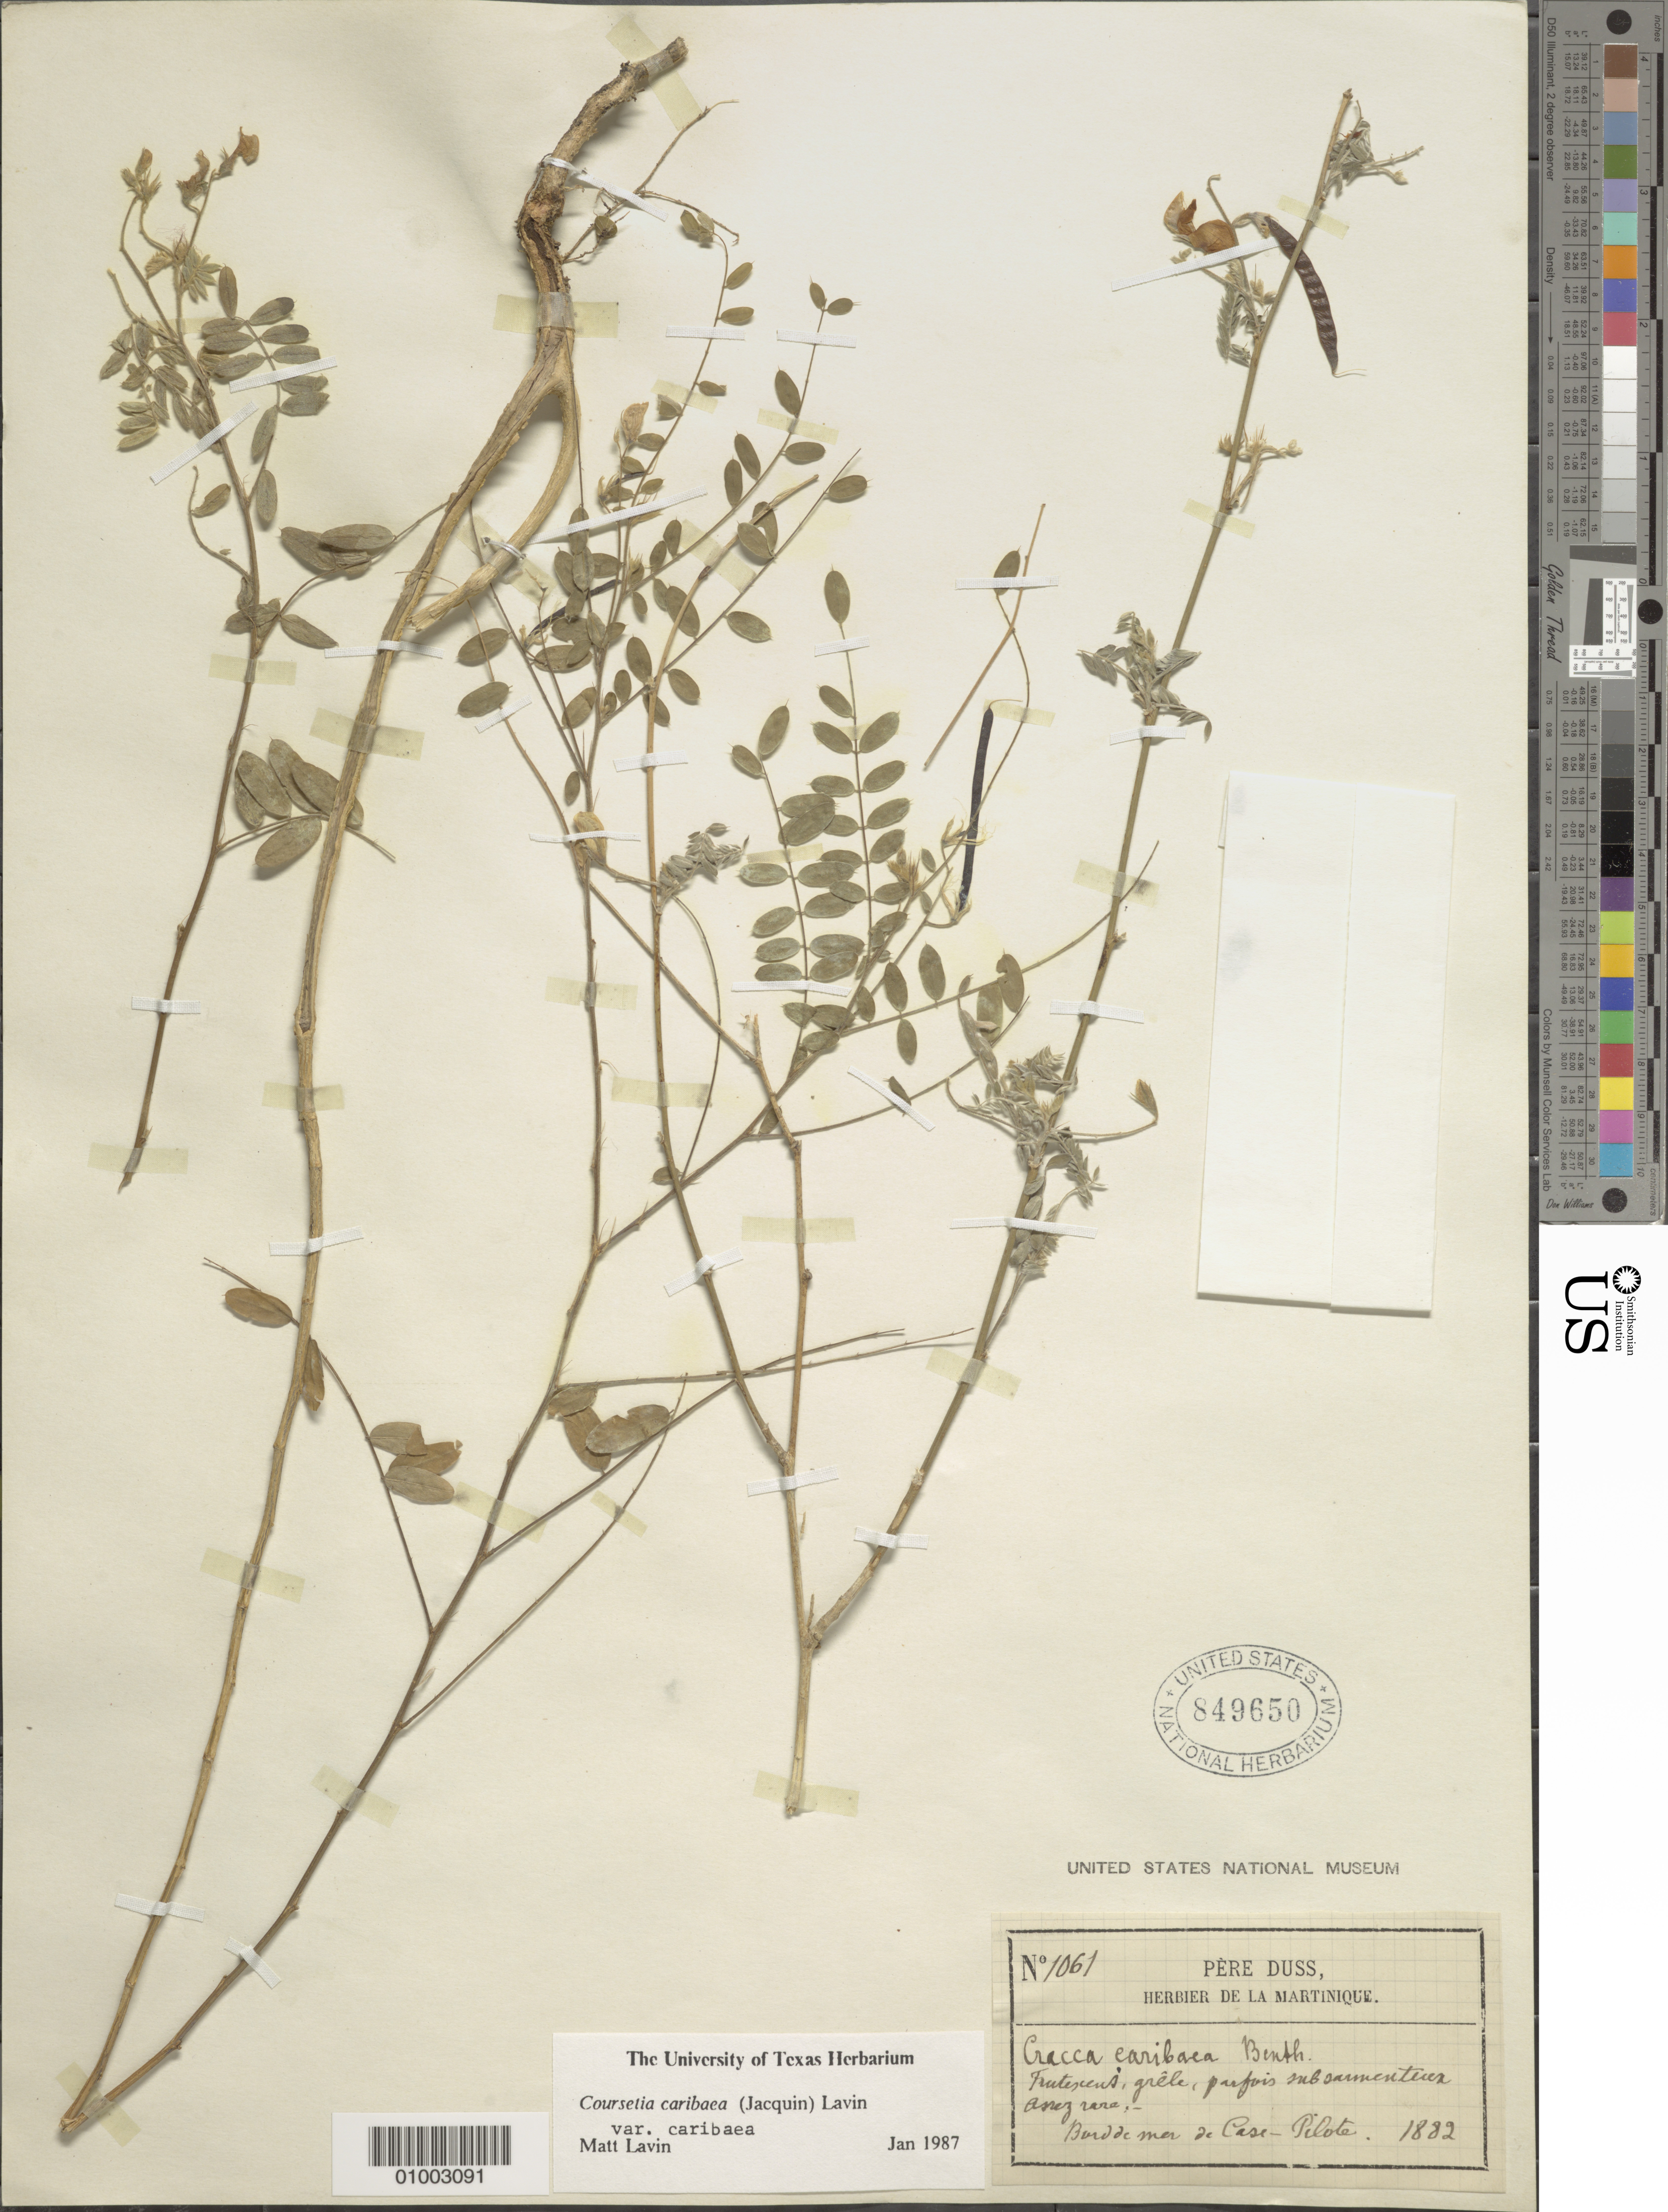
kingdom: Plantae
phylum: Tracheophyta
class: Magnoliopsida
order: Fabales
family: Fabaceae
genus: Coursetia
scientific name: Coursetia caribaea var. caribaea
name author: (Jacq.) Lavin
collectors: Père Duss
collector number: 1061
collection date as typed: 1882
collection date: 1882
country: Martinique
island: Martinique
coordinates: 0 N, 0 E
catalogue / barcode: US 849650